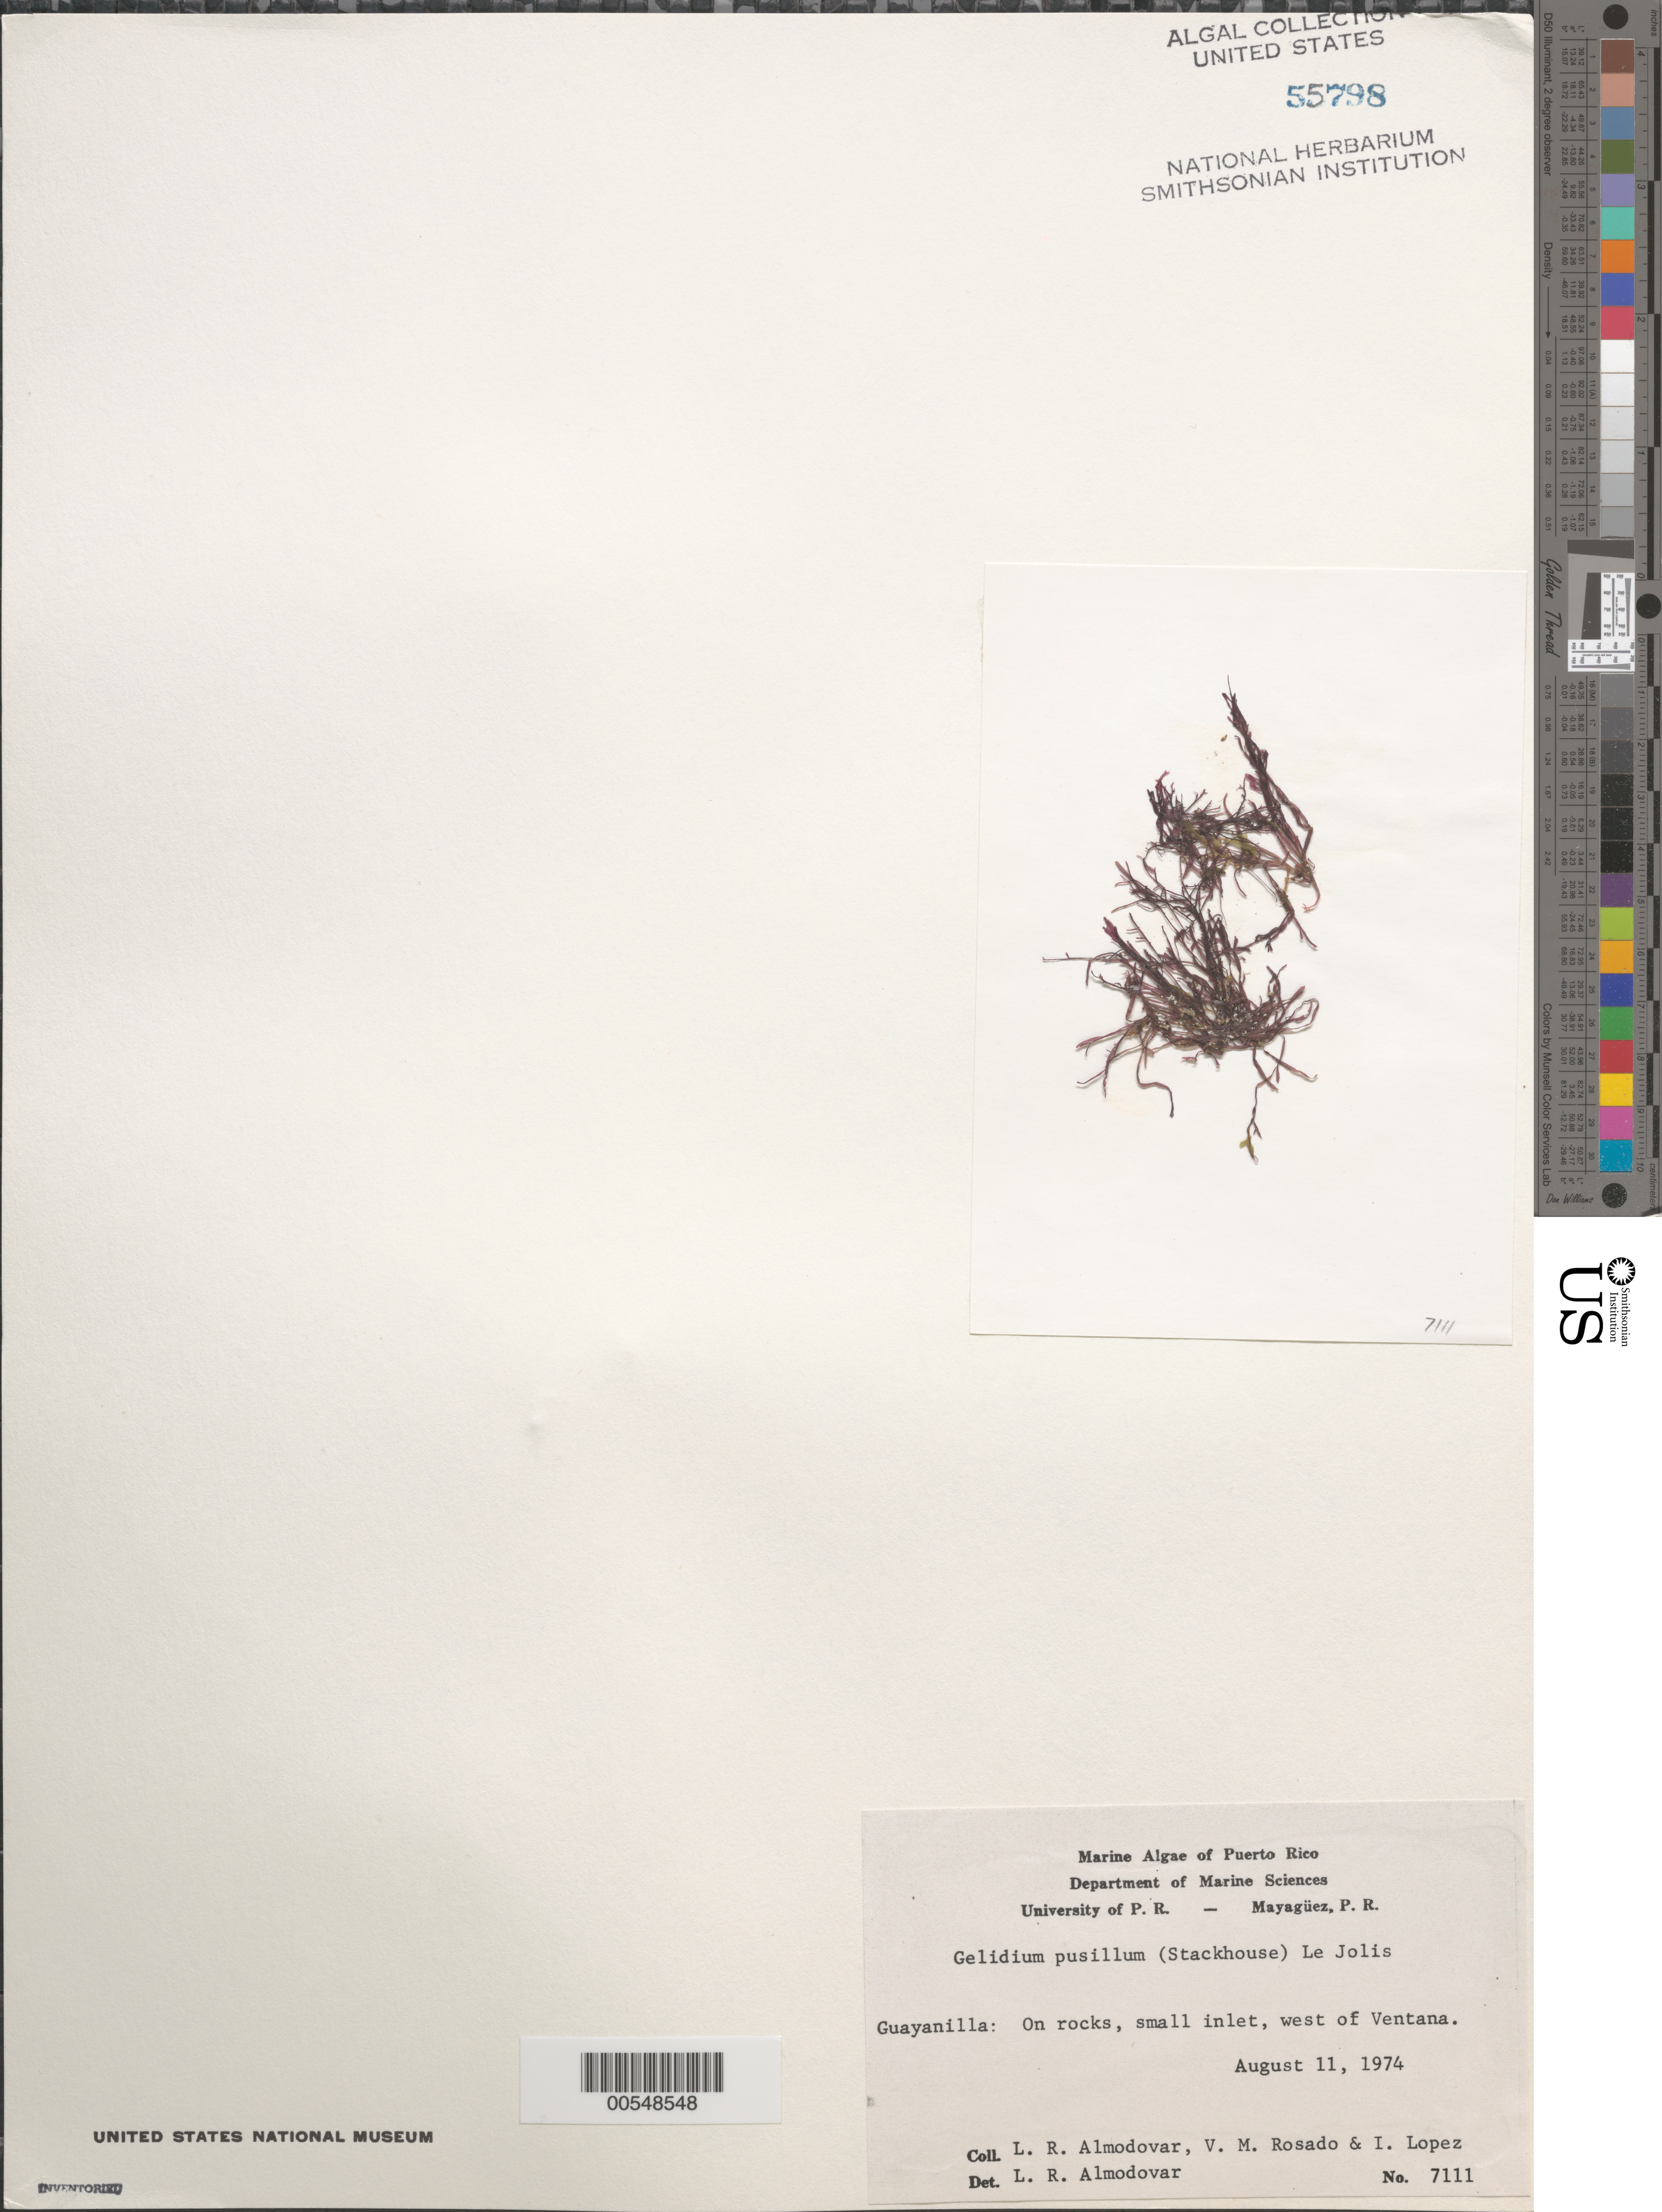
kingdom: Plantae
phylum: Rhodophyta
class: Florideophyceae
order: Gelidiales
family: Gelidiaceae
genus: Gelidium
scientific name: Gelidium pusillum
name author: (Stackh.) Le Jol.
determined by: Almodovar, L. R.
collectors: L. Almodovar, V. Rosado & I. Lopéz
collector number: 7111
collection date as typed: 11 Aug 1974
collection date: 1974-08-11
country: Puerto Rico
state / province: Guayanilla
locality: West of ventana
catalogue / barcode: US 55798